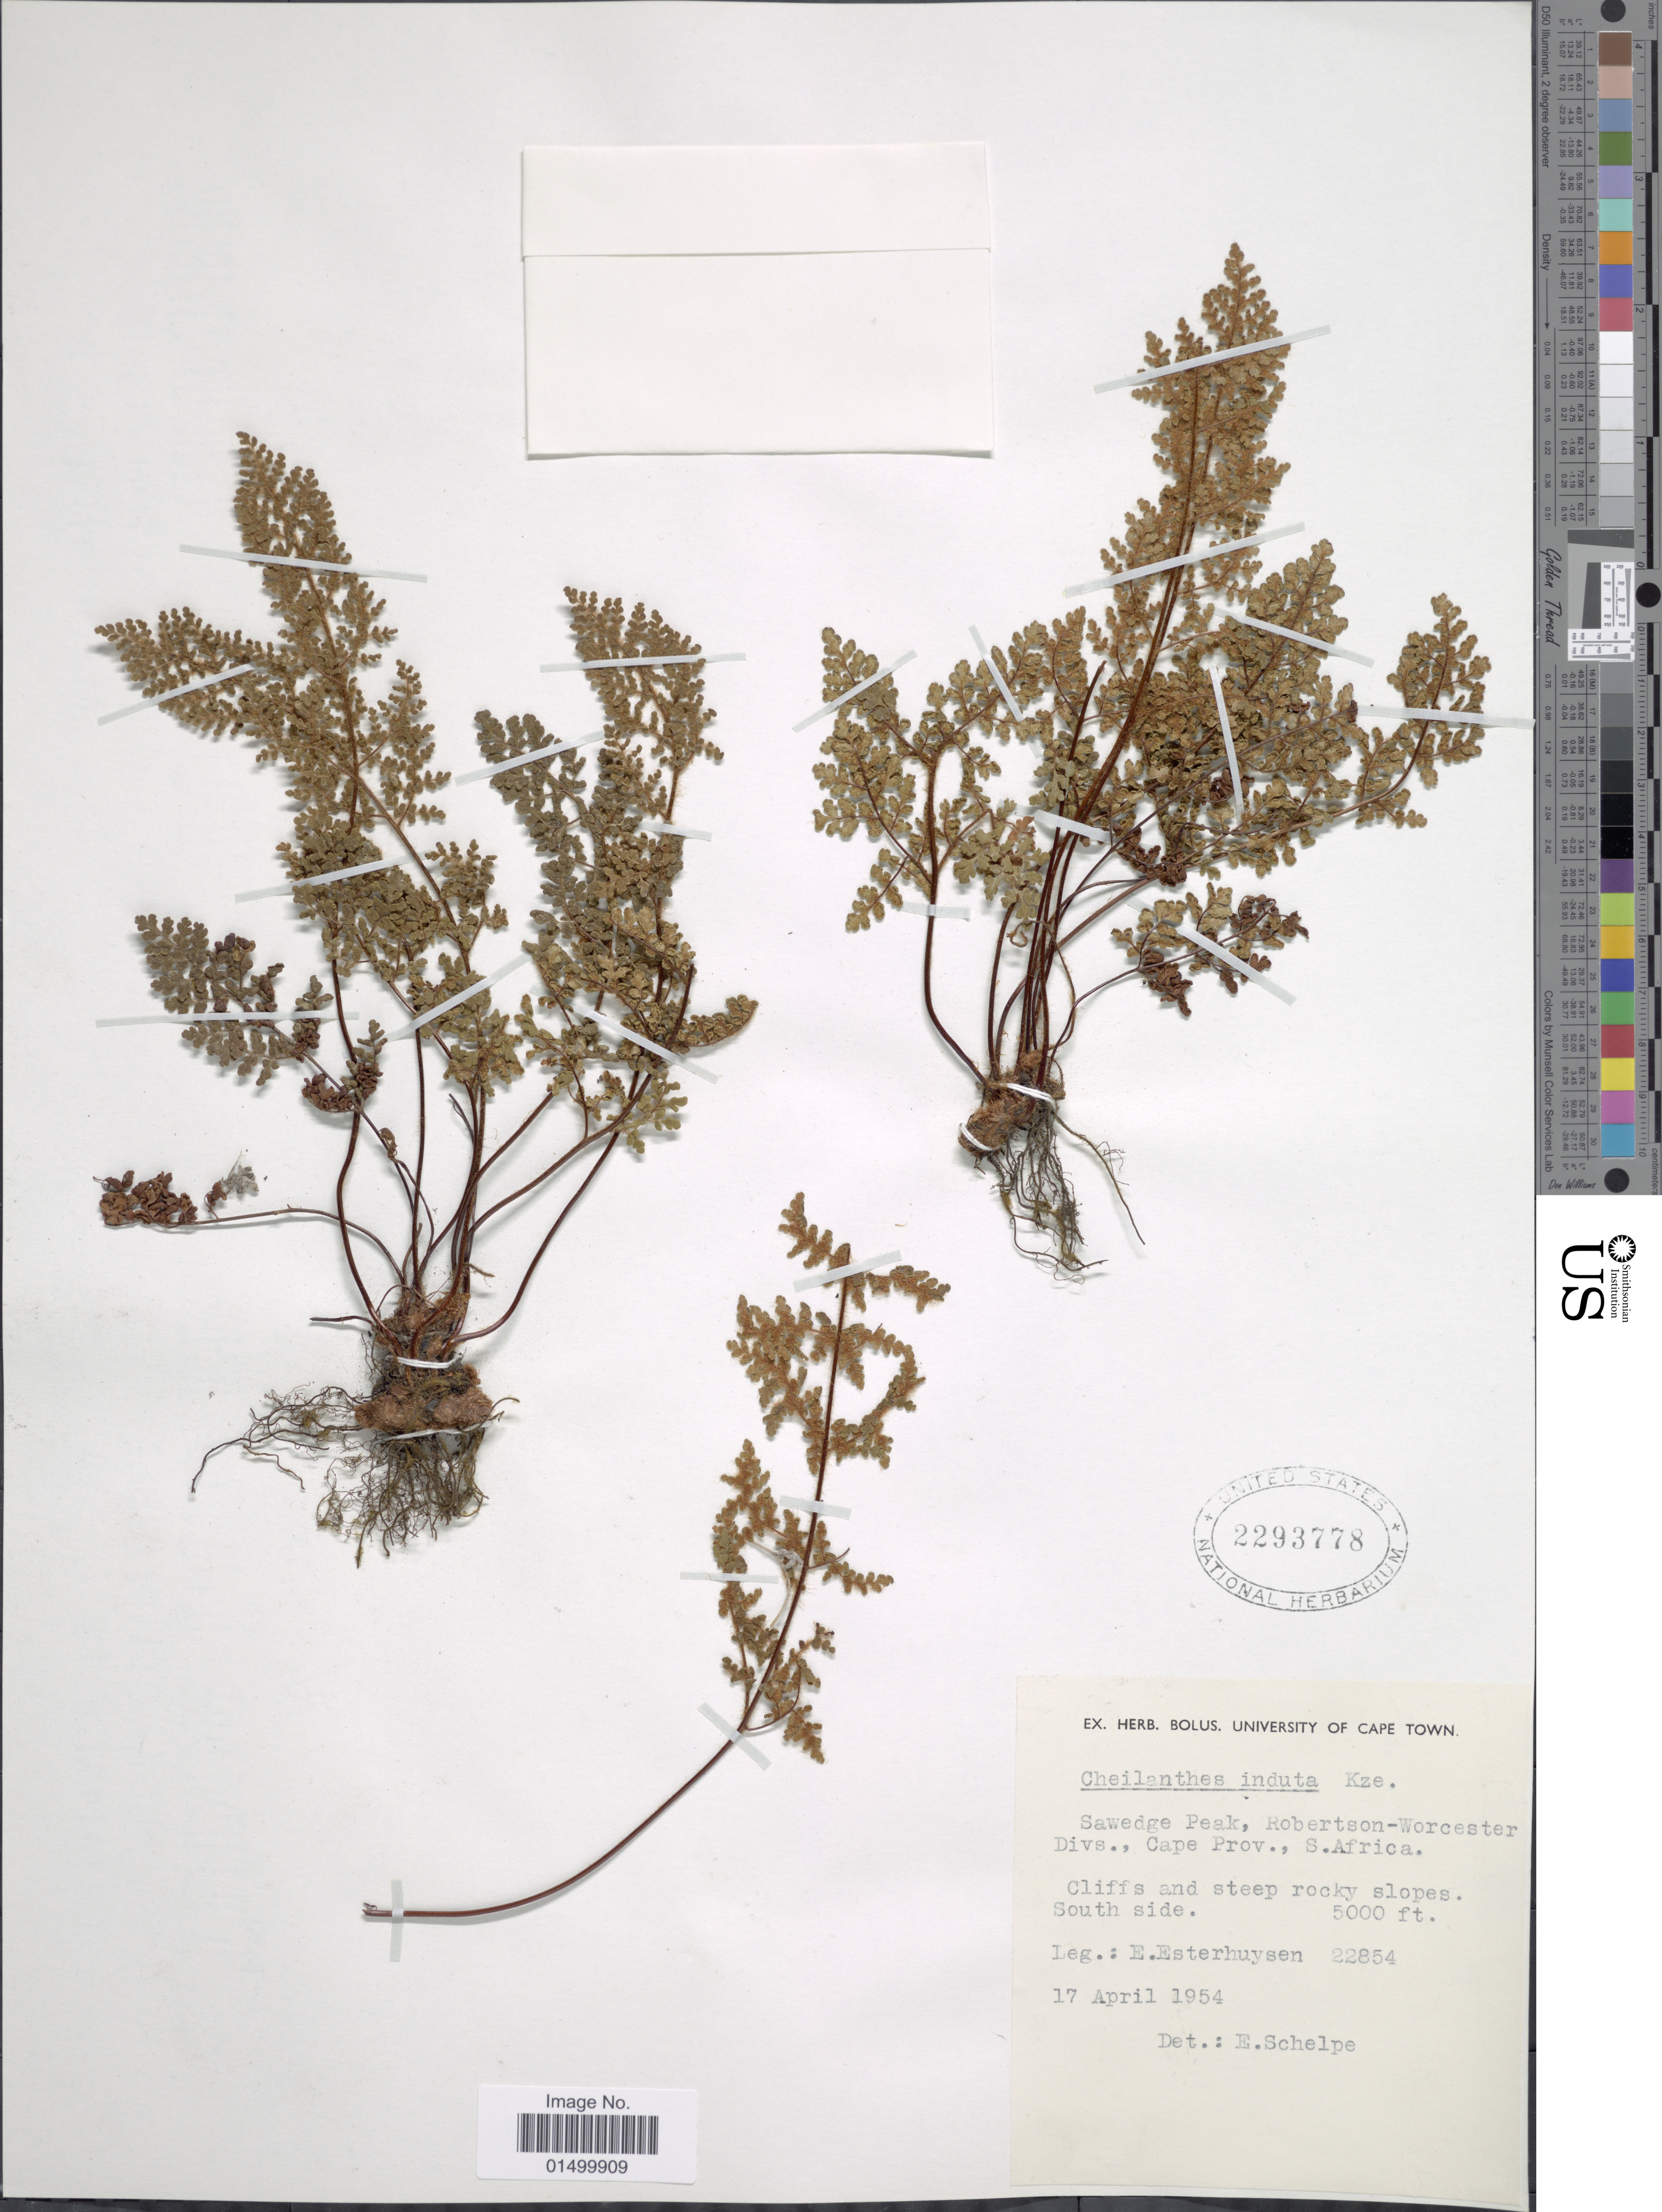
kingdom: Plantae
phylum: Tracheophyta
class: Polypodiopsida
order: Polypodiales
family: Pteridaceae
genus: Cheilanthes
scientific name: Cheilanthes induta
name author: Kunze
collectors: E. E. Esterhuysen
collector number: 22854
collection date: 1954-04-17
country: South Africa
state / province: Western Cape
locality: Sawedge Peak, Robertson-Worcester Divs.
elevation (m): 1524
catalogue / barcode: US 2293778